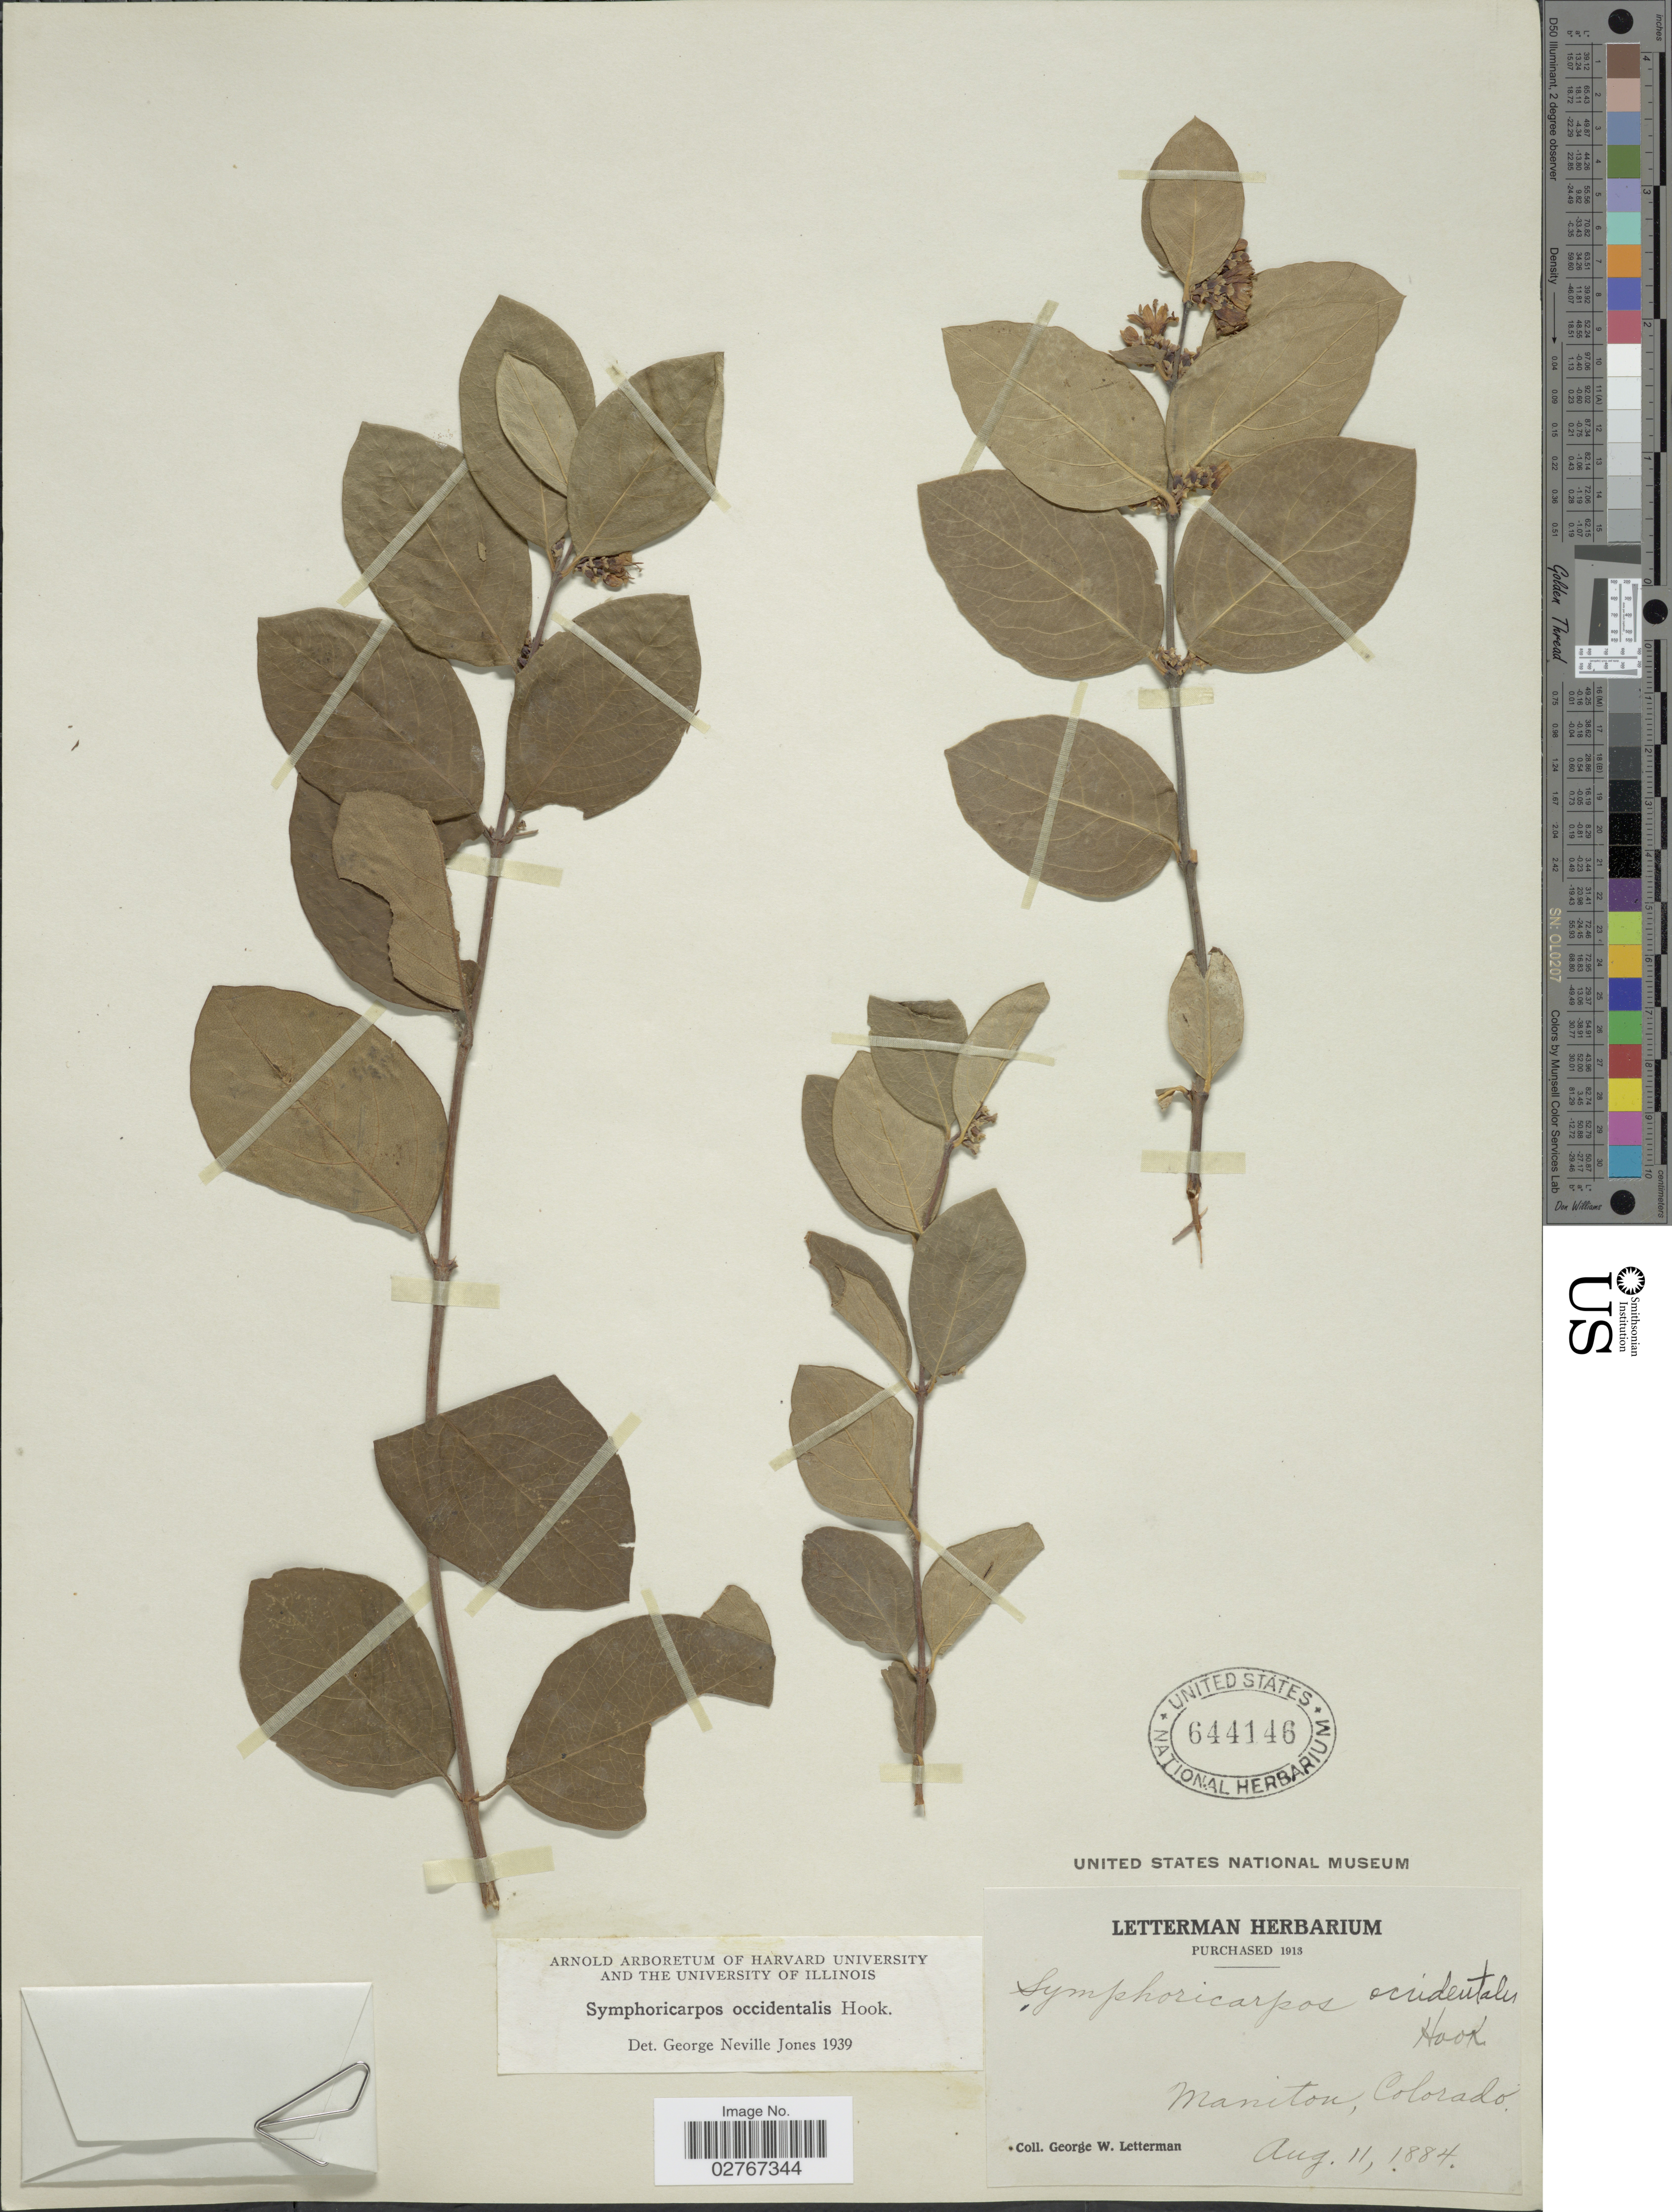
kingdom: Plantae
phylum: Tracheophyta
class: Magnoliopsida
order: Dipsacales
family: Caprifoliaceae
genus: Symphoricarpos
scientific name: Symphoricarpos occidentalis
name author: (R. Br.) Hook.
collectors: G. W. Letterman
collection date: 1884-08-11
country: United States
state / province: Colorado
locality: Manitou.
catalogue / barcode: US 644146